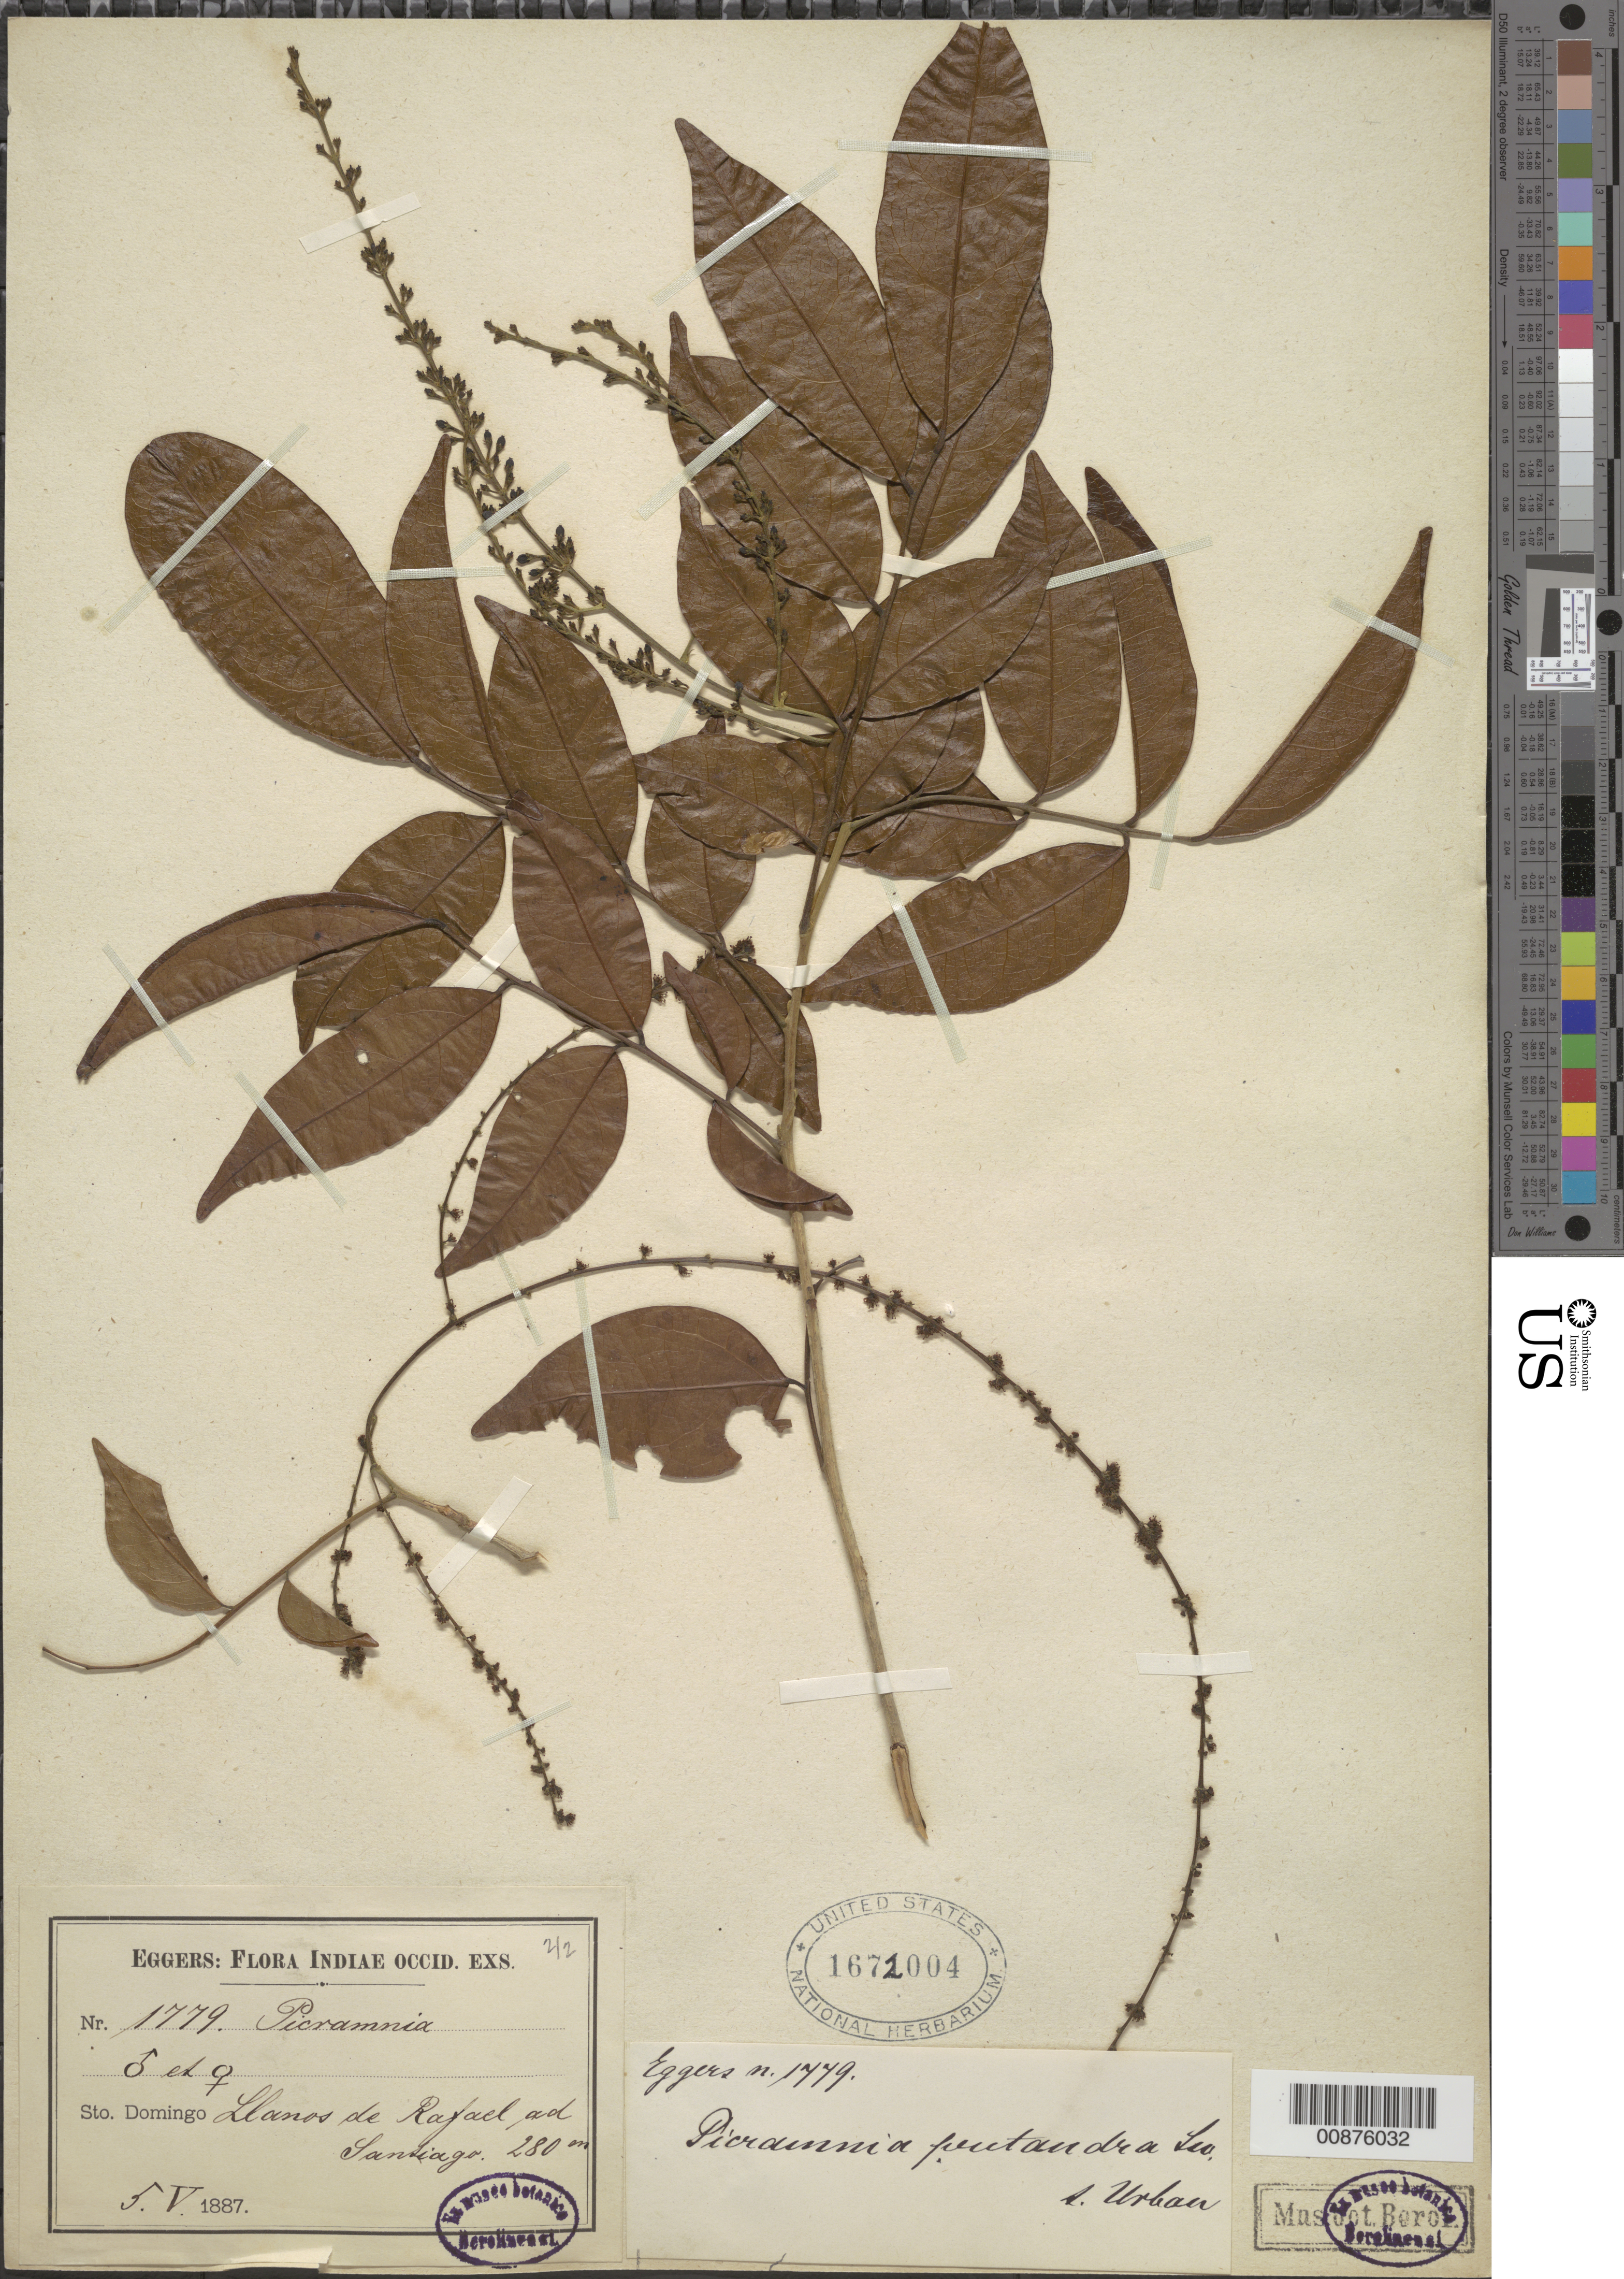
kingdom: Plantae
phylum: Tracheophyta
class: Magnoliopsida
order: Picramniales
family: Picramniaceae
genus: Picramnia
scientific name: Picramnia pentandra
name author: Sw.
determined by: Urban, Ignatz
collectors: H. F. A. von Eggers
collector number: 1779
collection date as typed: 05 May 1887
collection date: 1887-05-05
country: Dominican Republic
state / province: Santiago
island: Hispaniola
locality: Llanos de Rafael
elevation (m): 280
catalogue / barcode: US 1672004